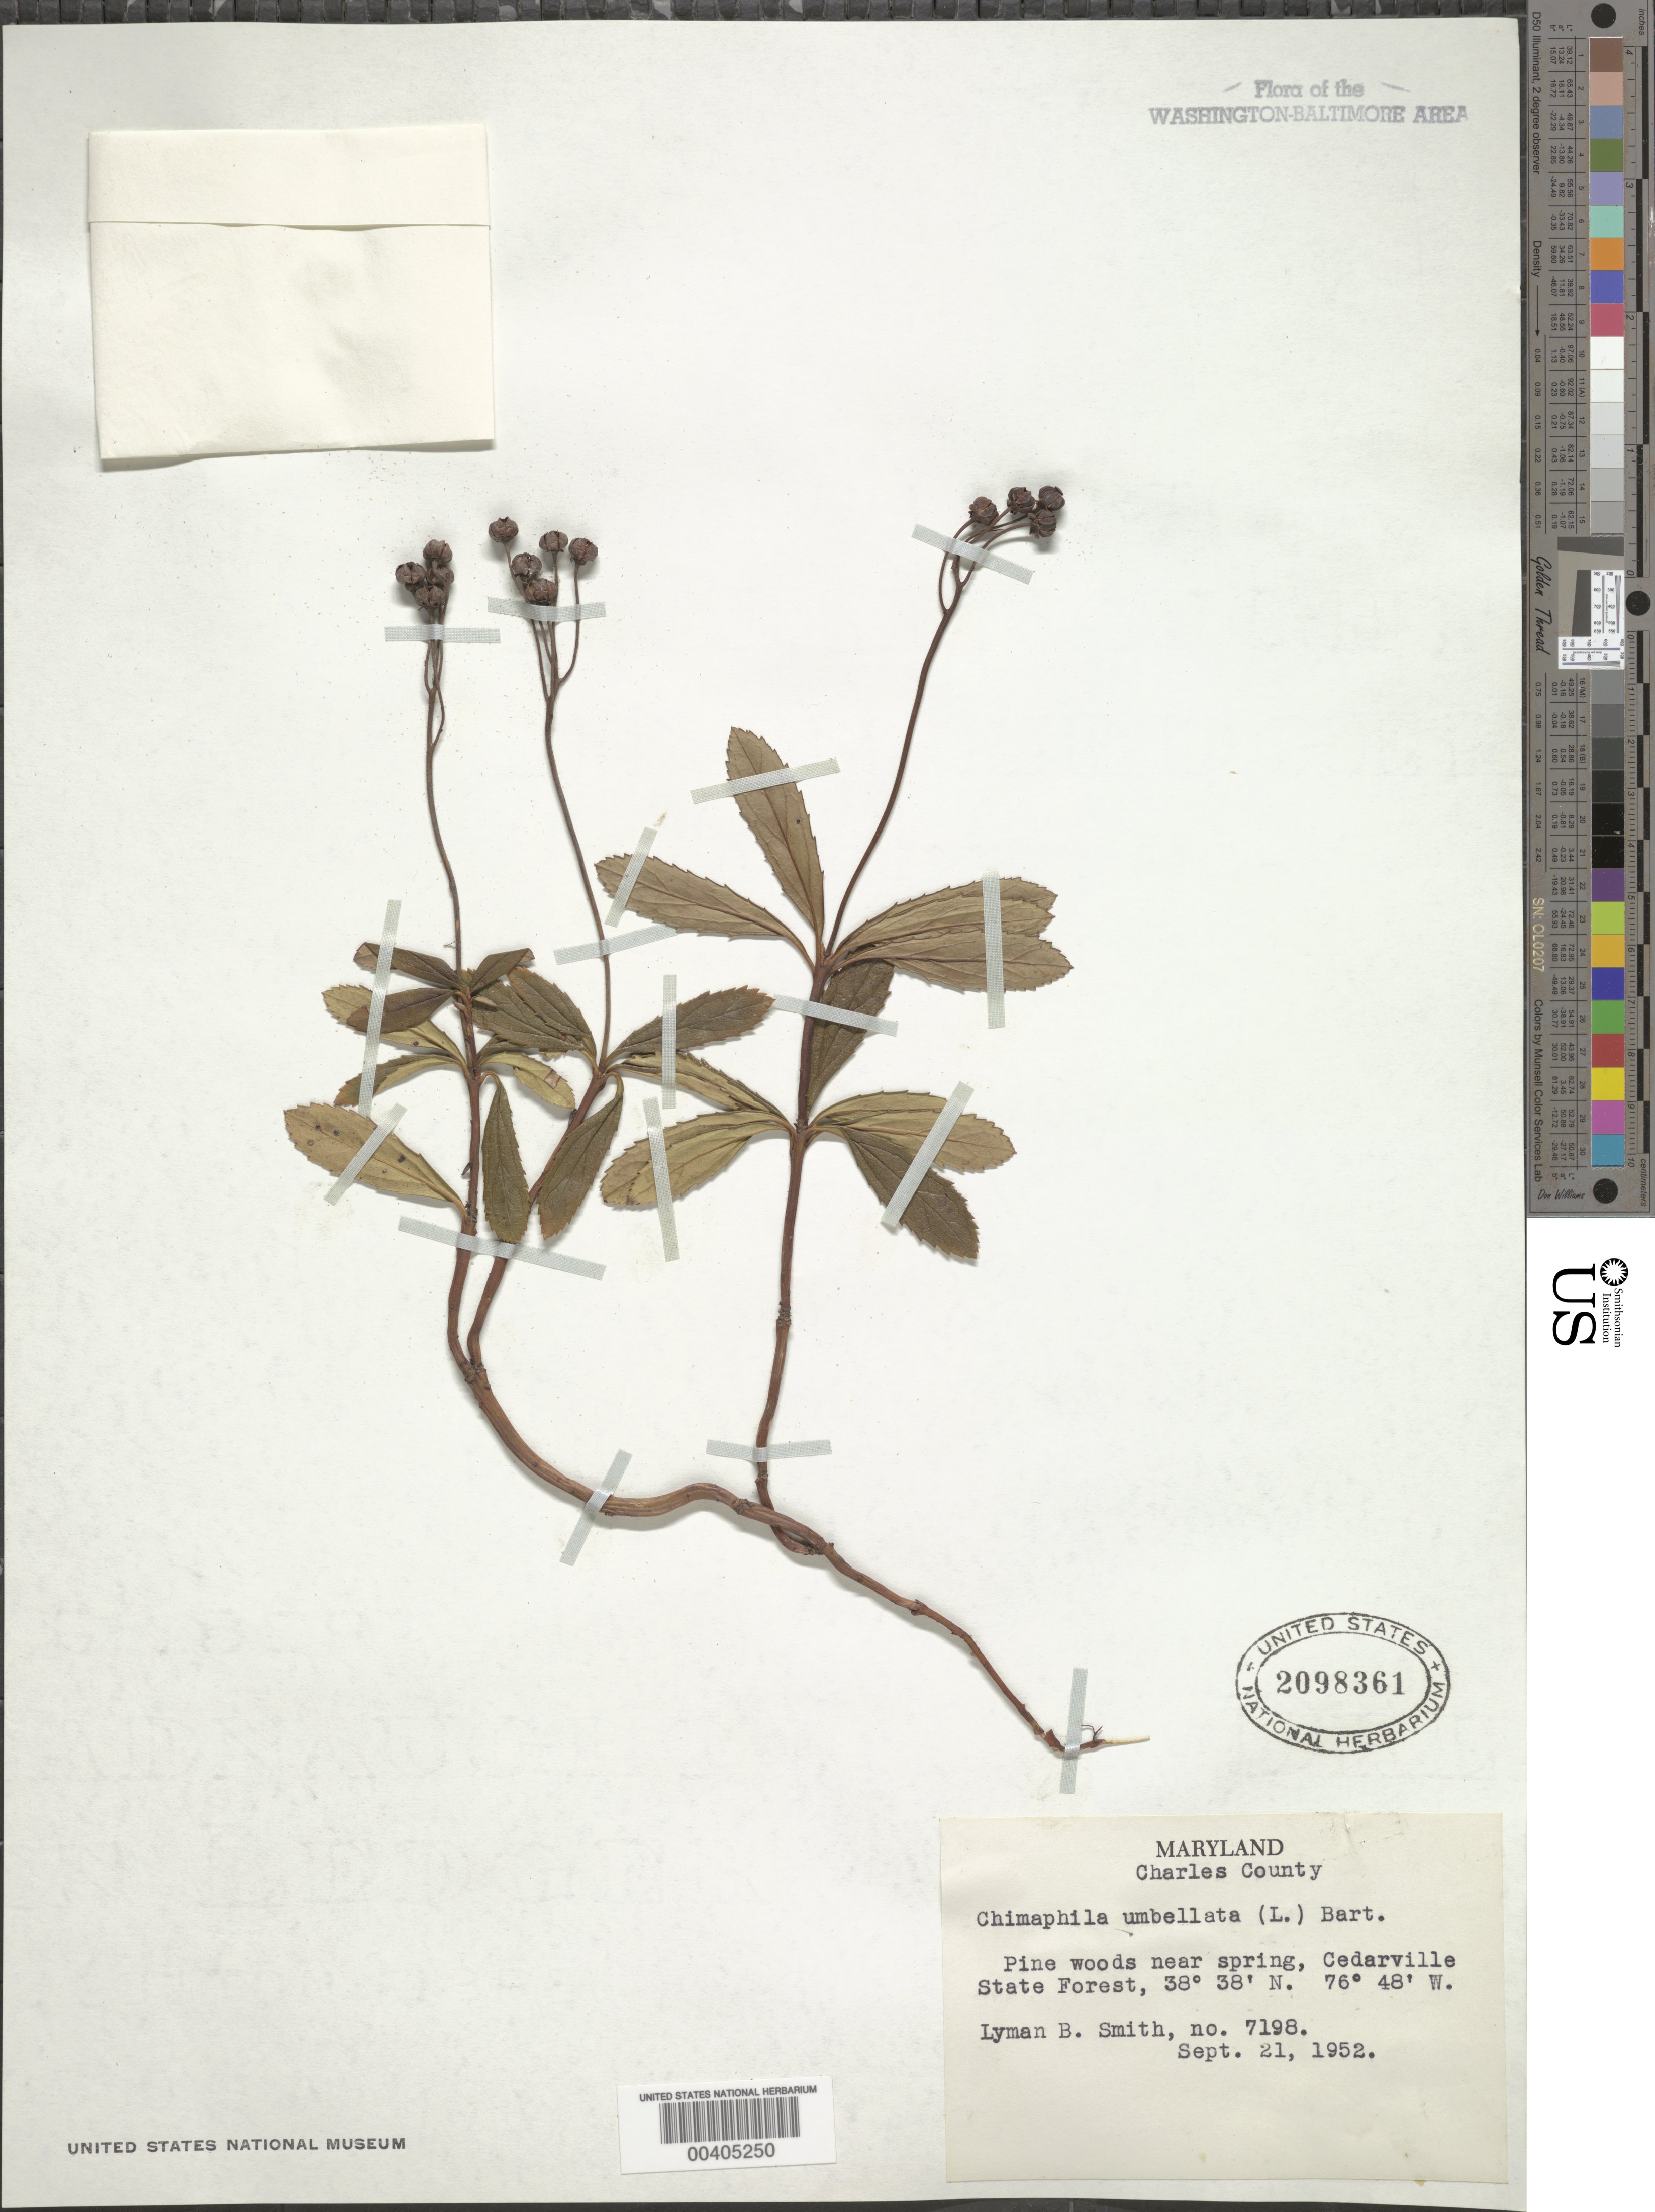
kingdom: Plantae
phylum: Tracheophyta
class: Magnoliopsida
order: Ericales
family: Ericaceae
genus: Chimaphila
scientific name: Chimaphila umbellata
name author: (L.) W.P.C. Barton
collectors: L. Smith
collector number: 7198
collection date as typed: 21 Sep 1952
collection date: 1952-09-21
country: United States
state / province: Maryland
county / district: Charles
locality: Cedarville State Forest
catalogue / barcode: US 2098361